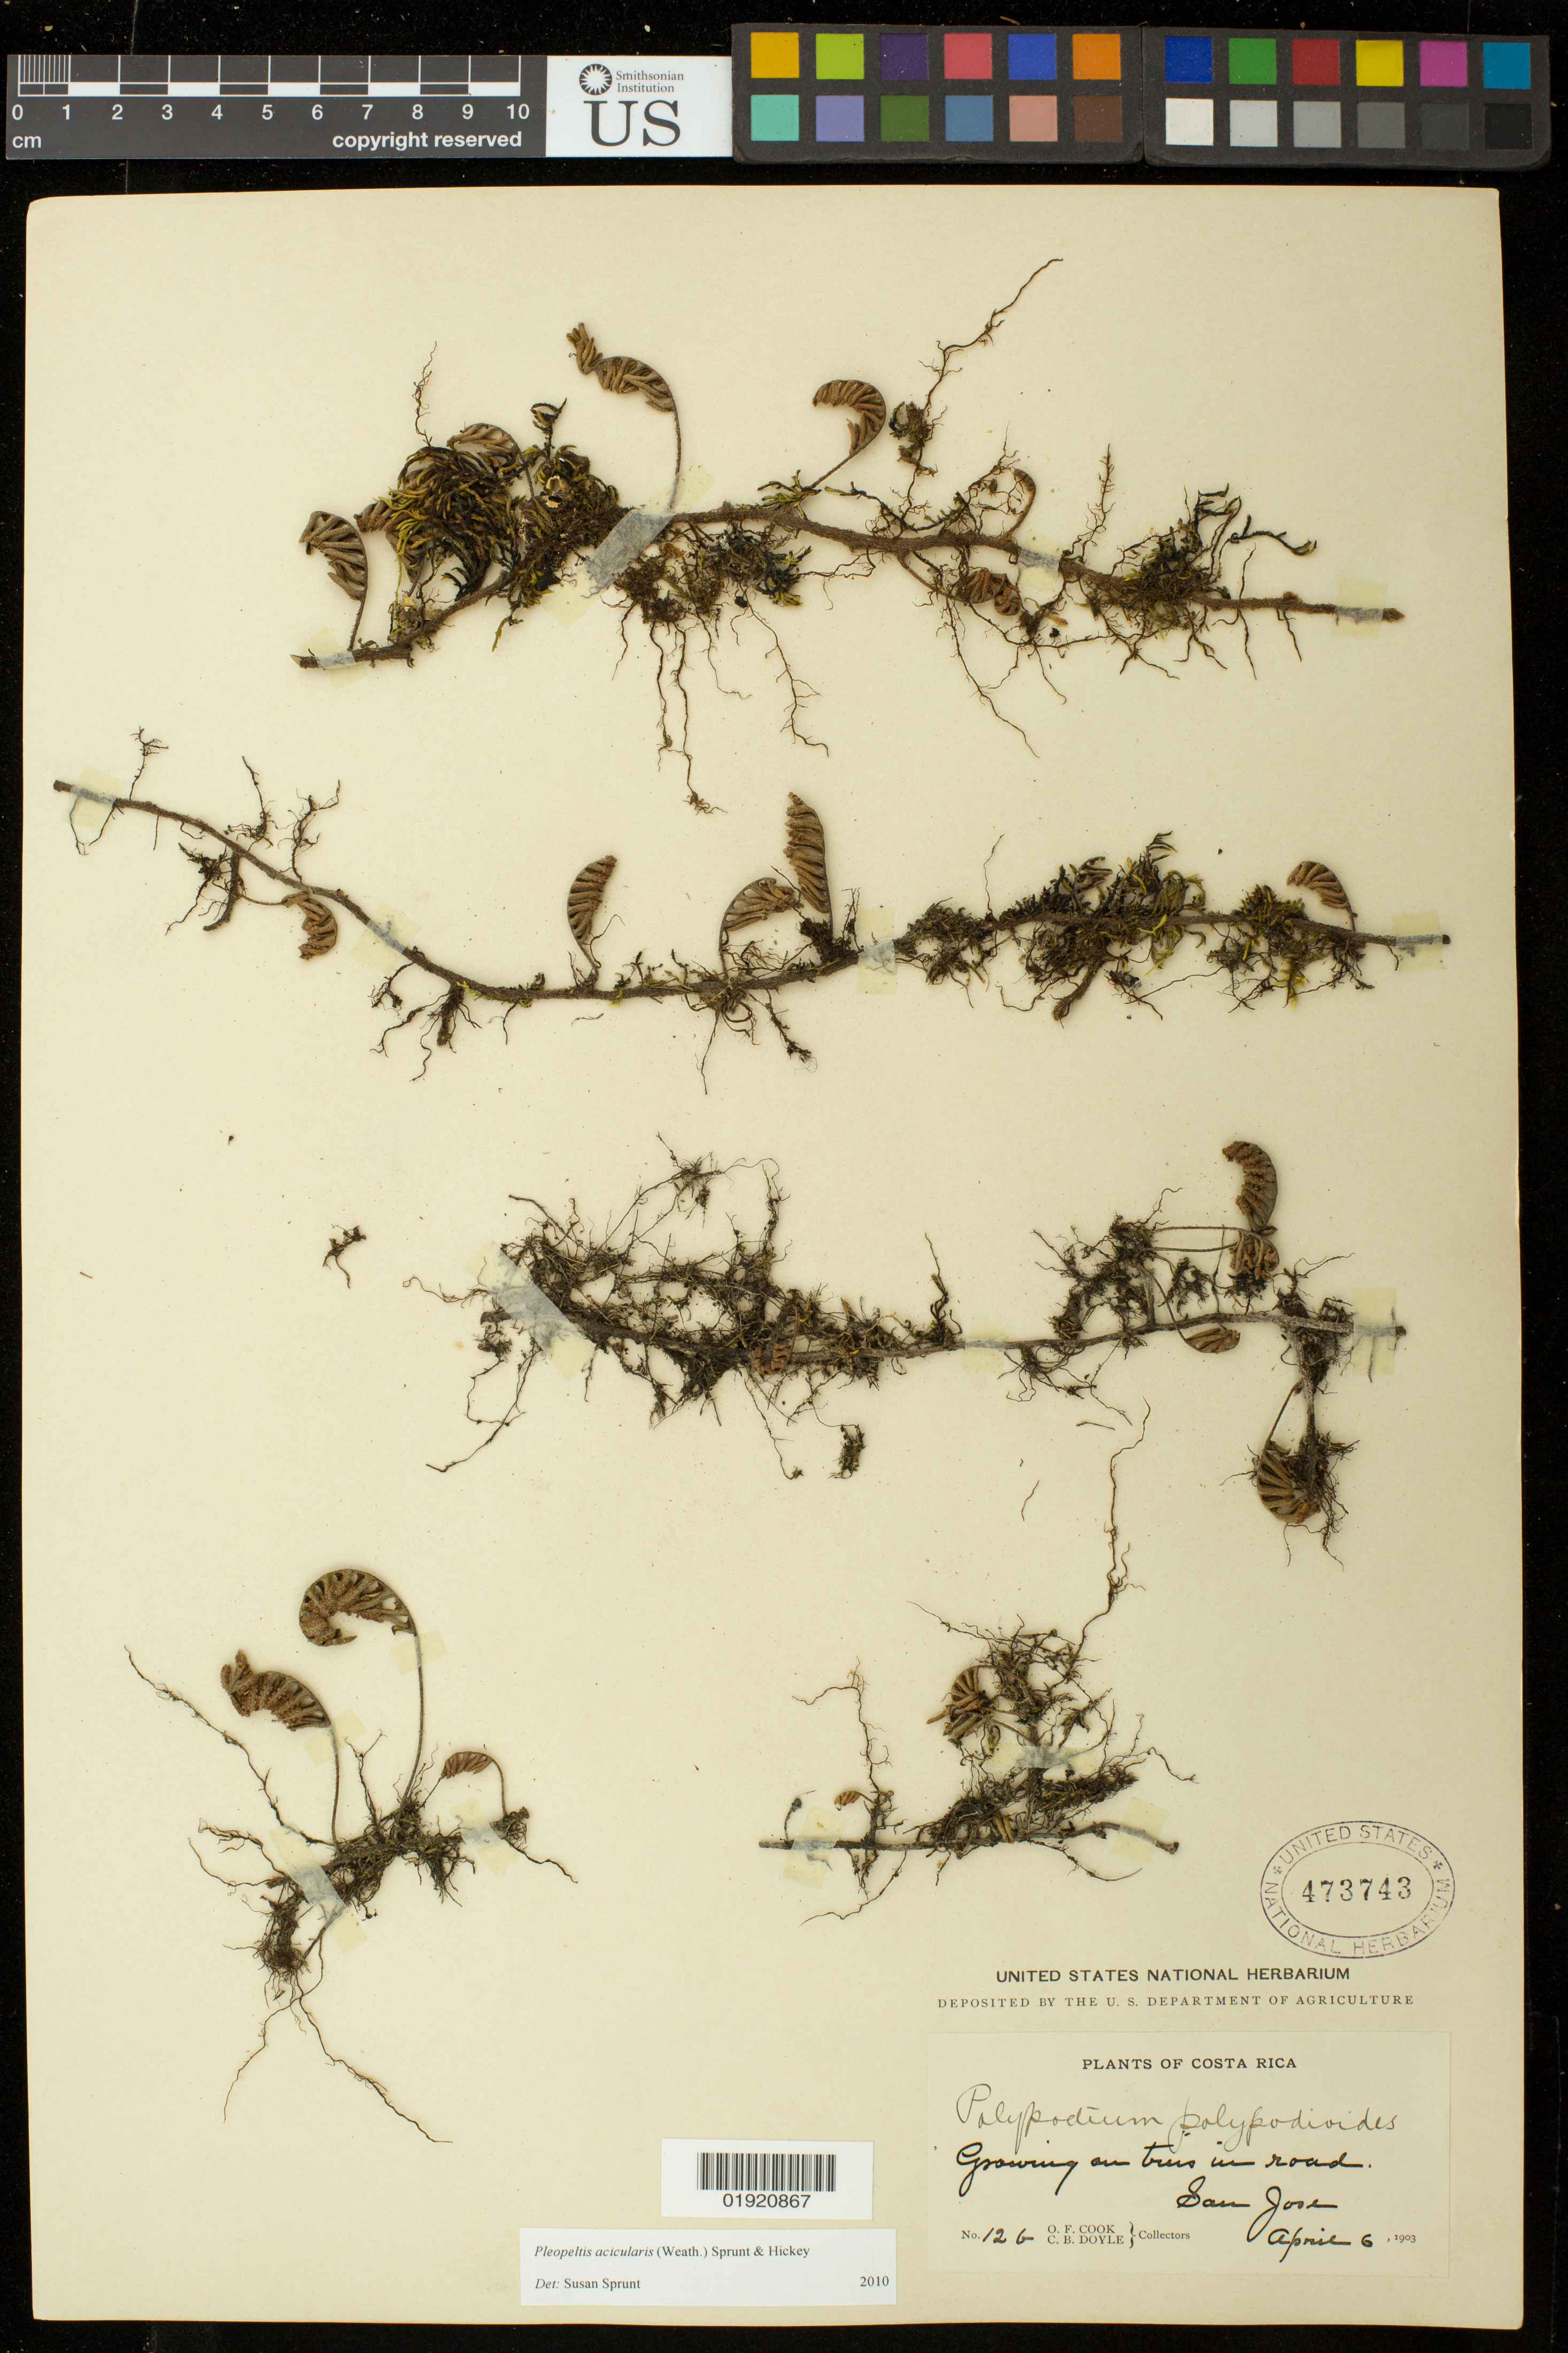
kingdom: Plantae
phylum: Tracheophyta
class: Polypodiopsida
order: Polypodiales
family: Polypodiaceae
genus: Pleopeltis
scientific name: Pleopeltis acicularis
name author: (Weath.) A.R. Sm. & Krömer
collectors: O. F. Cook & C. Doyle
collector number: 126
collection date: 1903-04-06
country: Costa Rica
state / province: San José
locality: Costa Rica. San Jose.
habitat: Growing on trees in road.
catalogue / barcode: US 473743